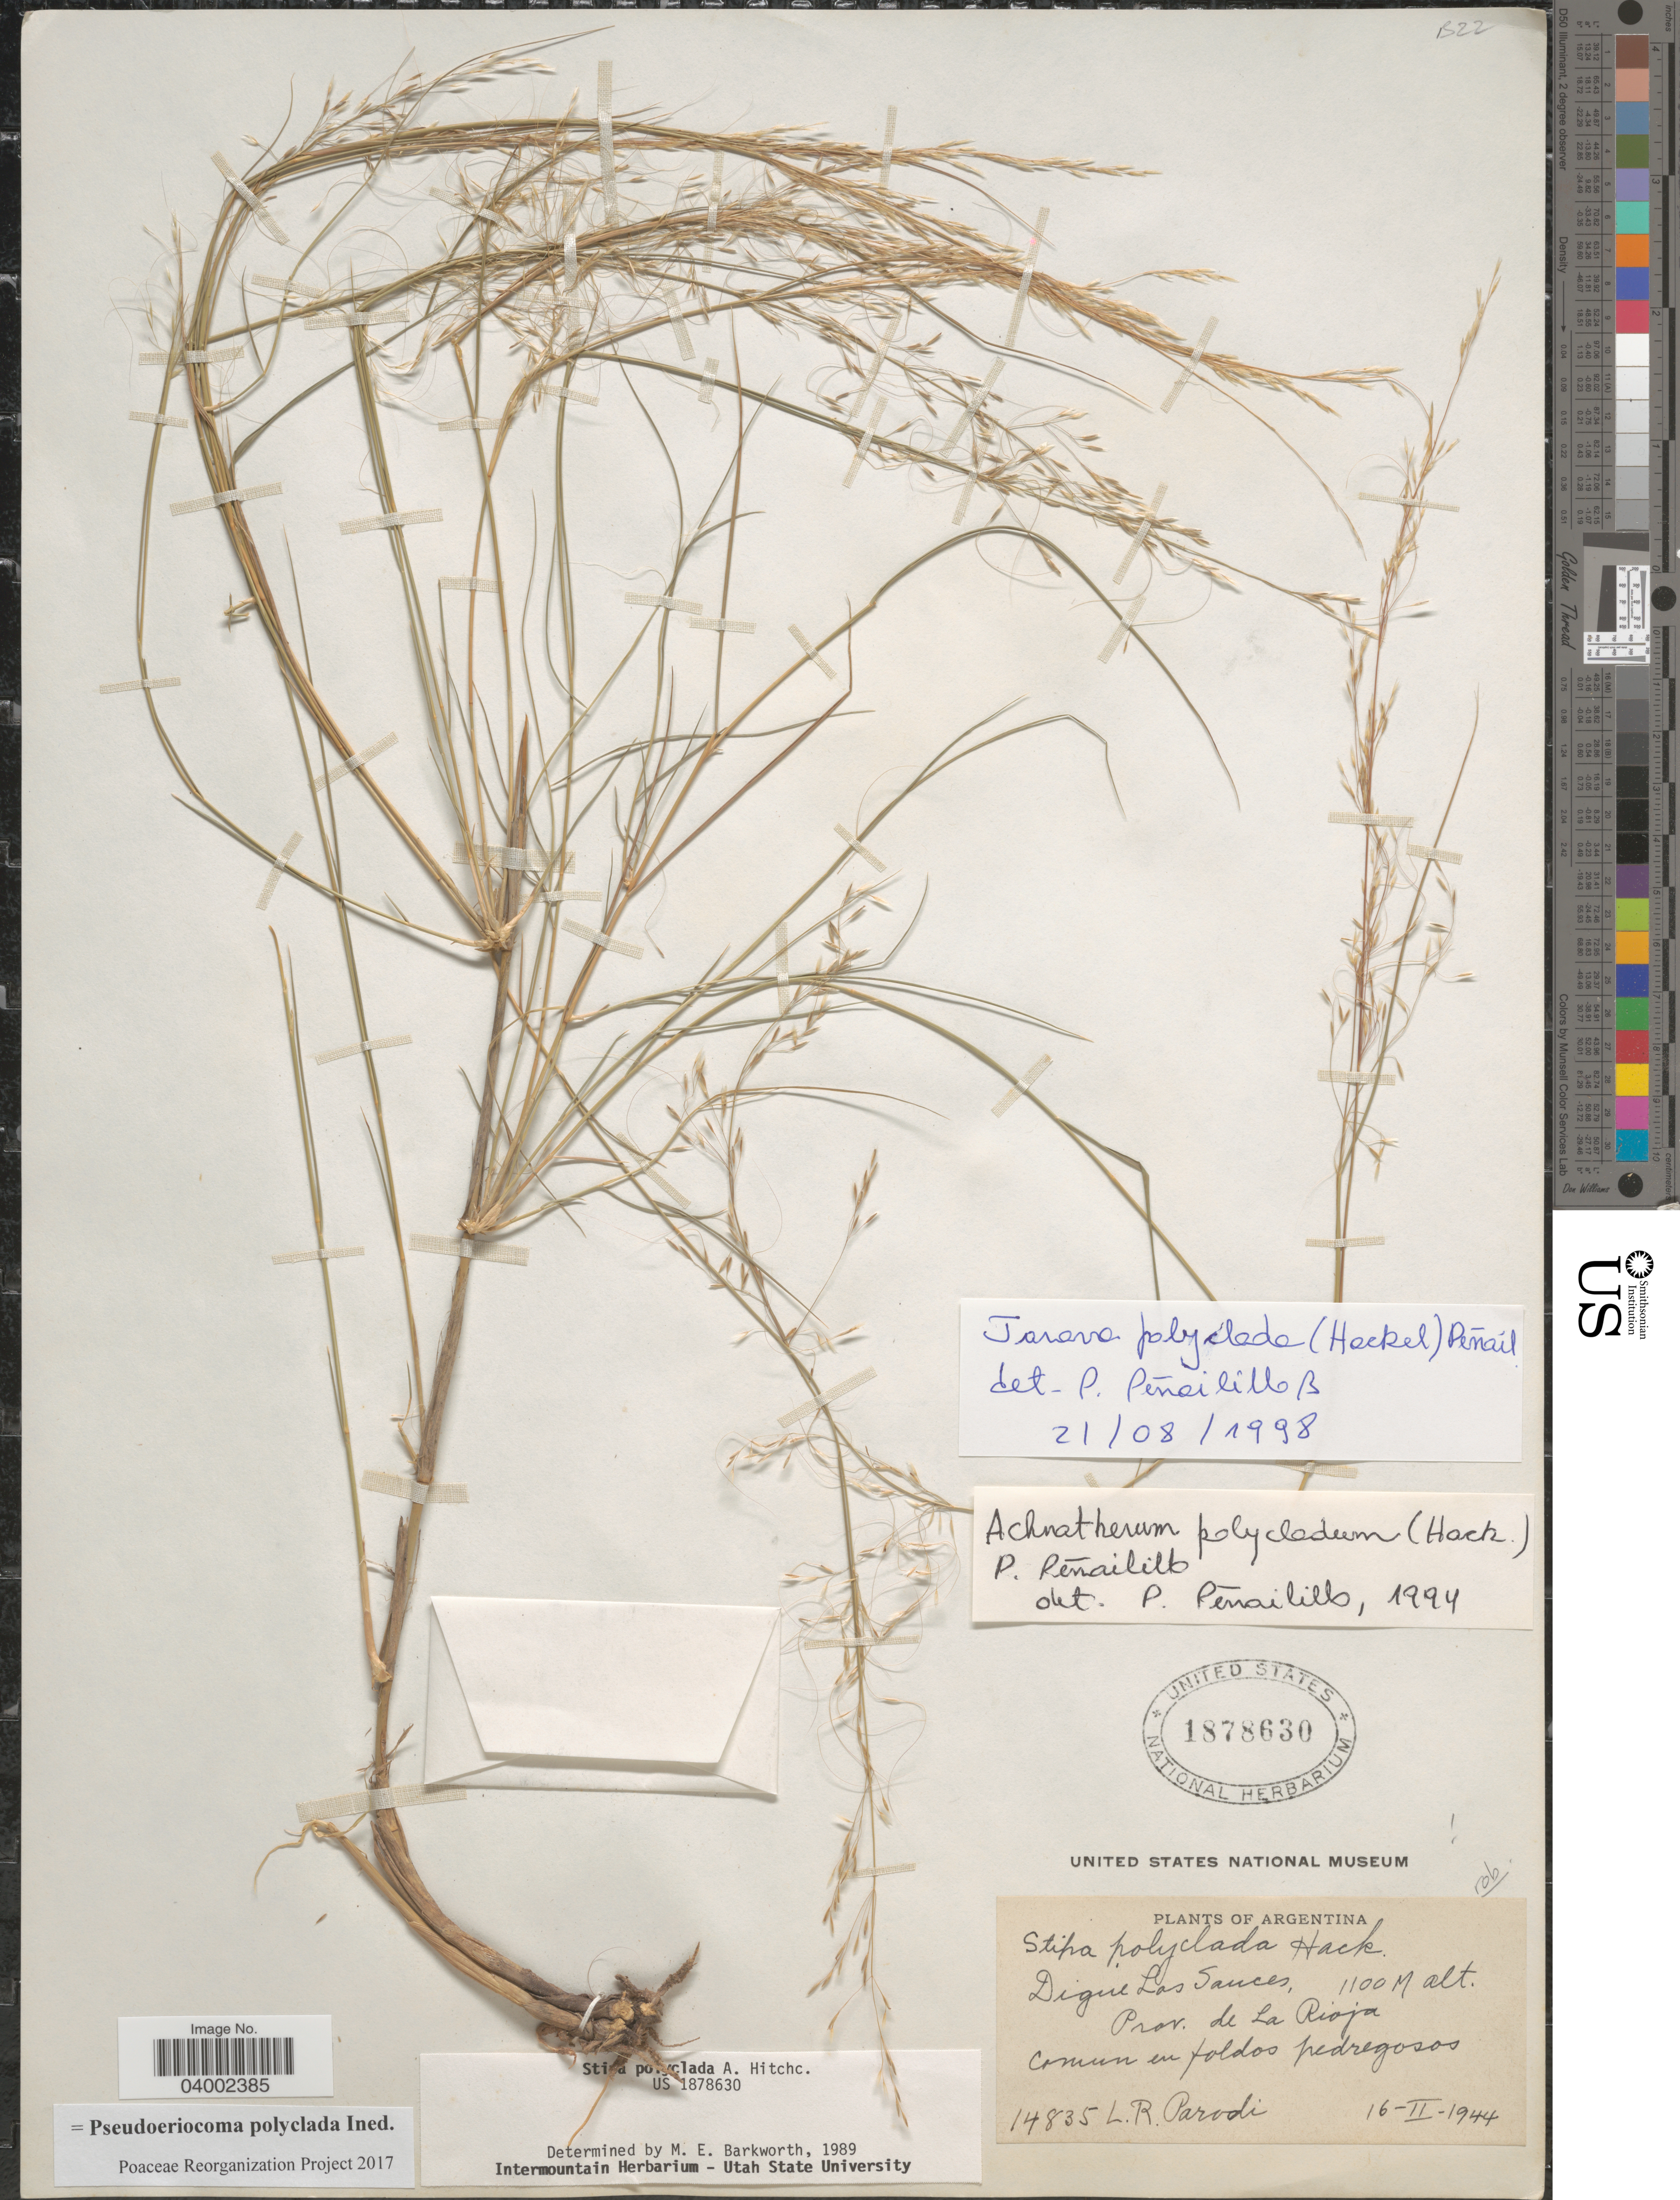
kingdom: Plantae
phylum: Tracheophyta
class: Liliopsida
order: Poales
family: Poaceae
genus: Pseudoeriocoma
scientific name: Pseudoeriocoma ployclada ined.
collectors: L. R. Parodi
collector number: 14835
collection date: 1944-02-16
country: Argentina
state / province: La Rioja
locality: Digue Las Sauces, Prov. de La Rioja. Comun en faldos pedregosos.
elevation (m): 1100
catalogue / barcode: US 1878630